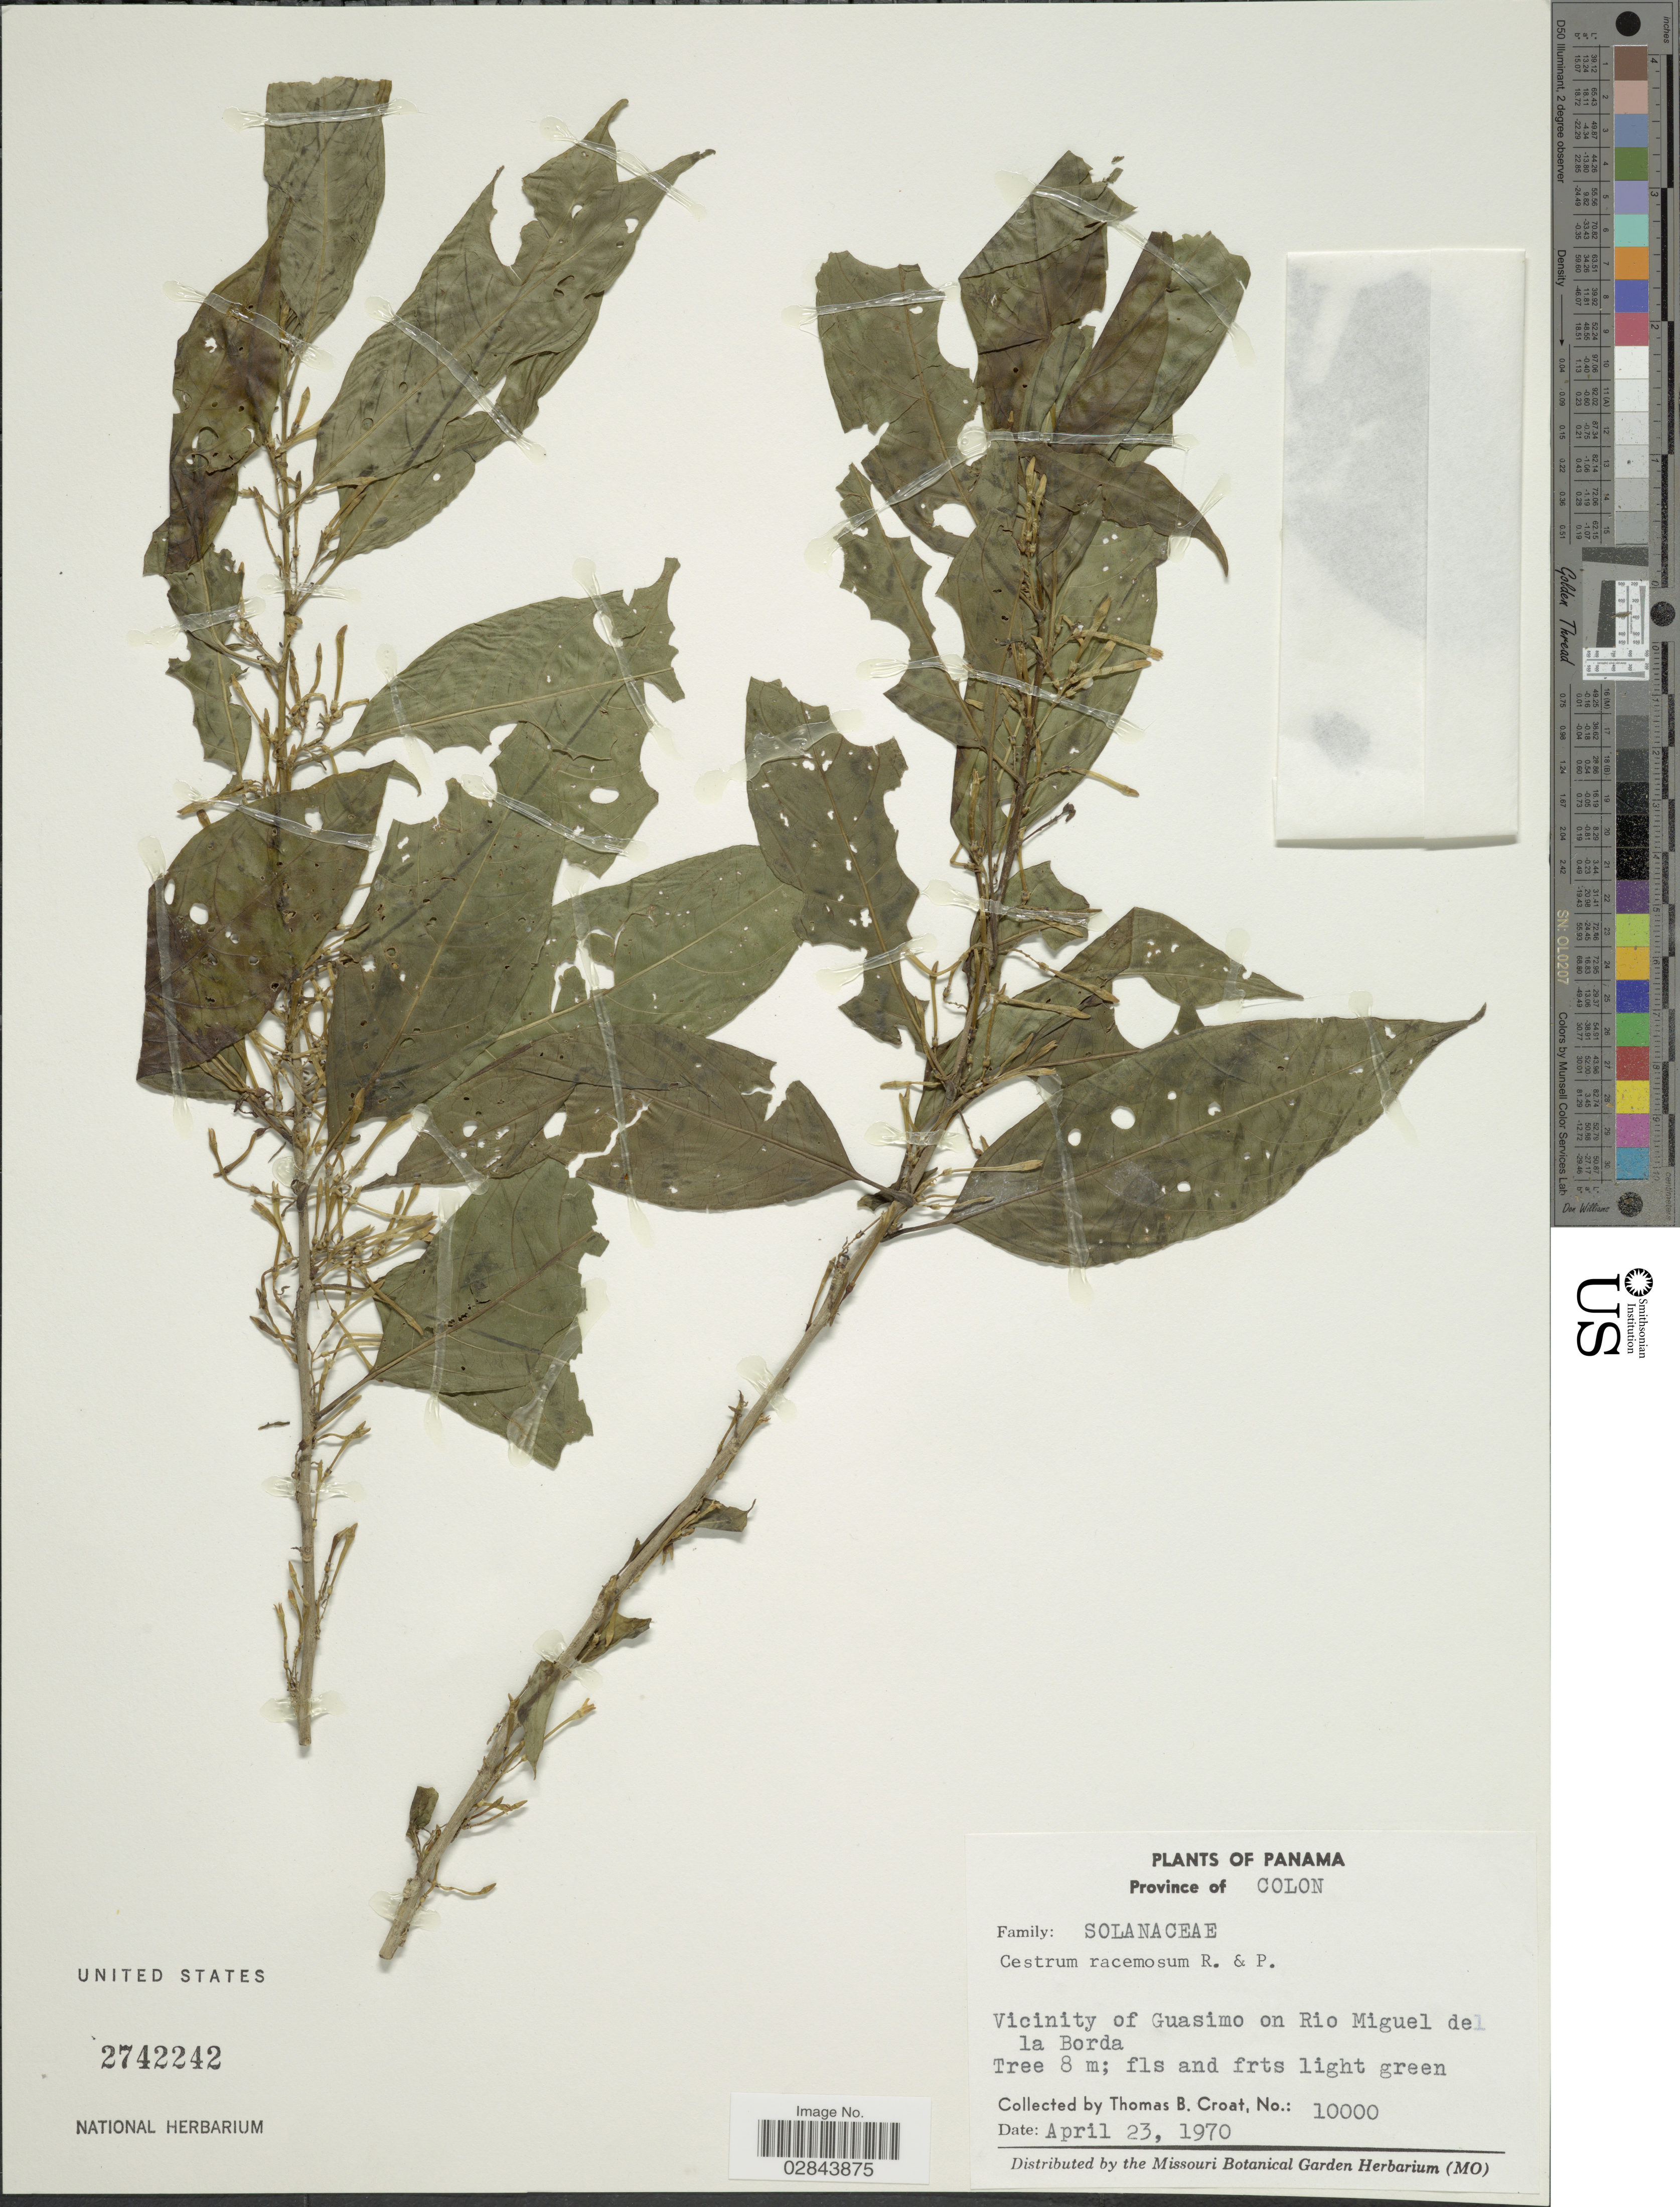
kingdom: Plantae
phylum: Tracheophyta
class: Magnoliopsida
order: Solanales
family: Solanaceae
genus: Cestrum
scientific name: Cestrum racemosum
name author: Ruiz & Pav.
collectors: T. B. Croat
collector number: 10000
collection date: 1970-04-23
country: Panama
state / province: Colón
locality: Vicinity of Guasimo on Rio Miguel de la Borda.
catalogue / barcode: US 2742242